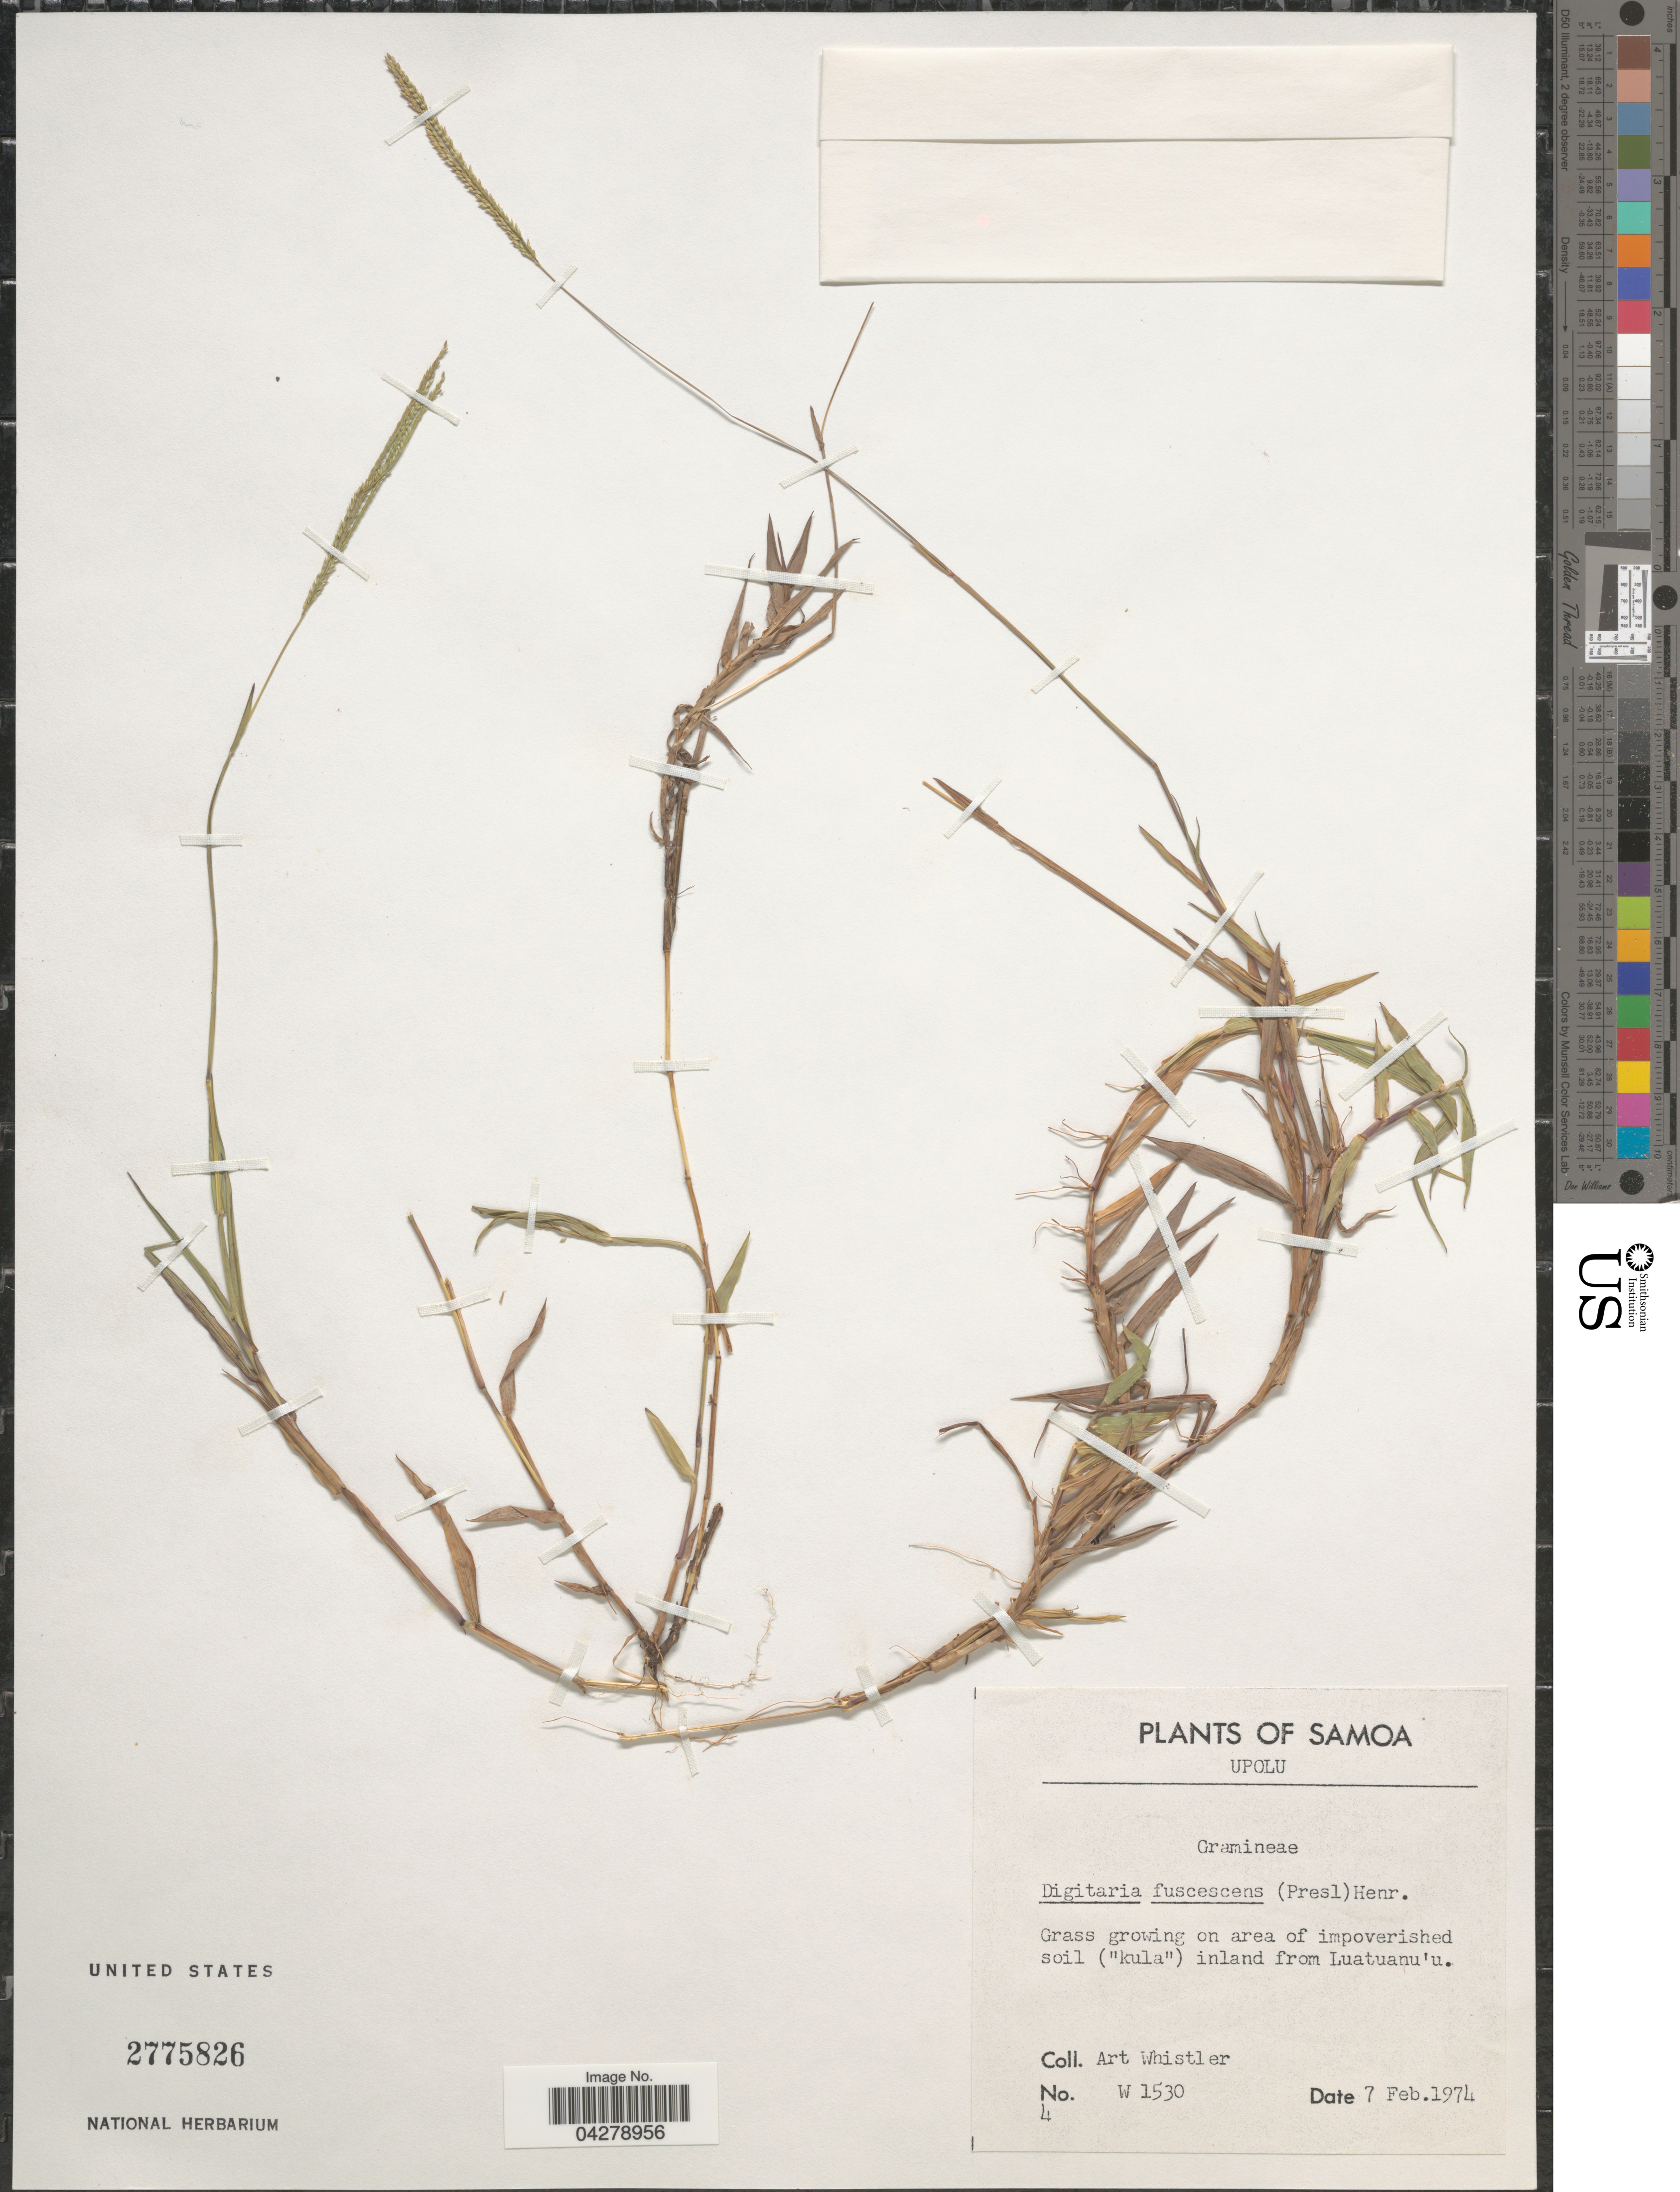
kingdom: Plantae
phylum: Tracheophyta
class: Liliopsida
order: Poales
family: Poaceae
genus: Digitaria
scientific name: Digitaria fuscescens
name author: (J. Presl) Henr.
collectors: A. Whistler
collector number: W1530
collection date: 1974-02-07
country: Samoa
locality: Samoa. Upolu. Grass growing on area of impoverished soil ("kula") inland from Luatuanu'u.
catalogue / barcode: US 2775826